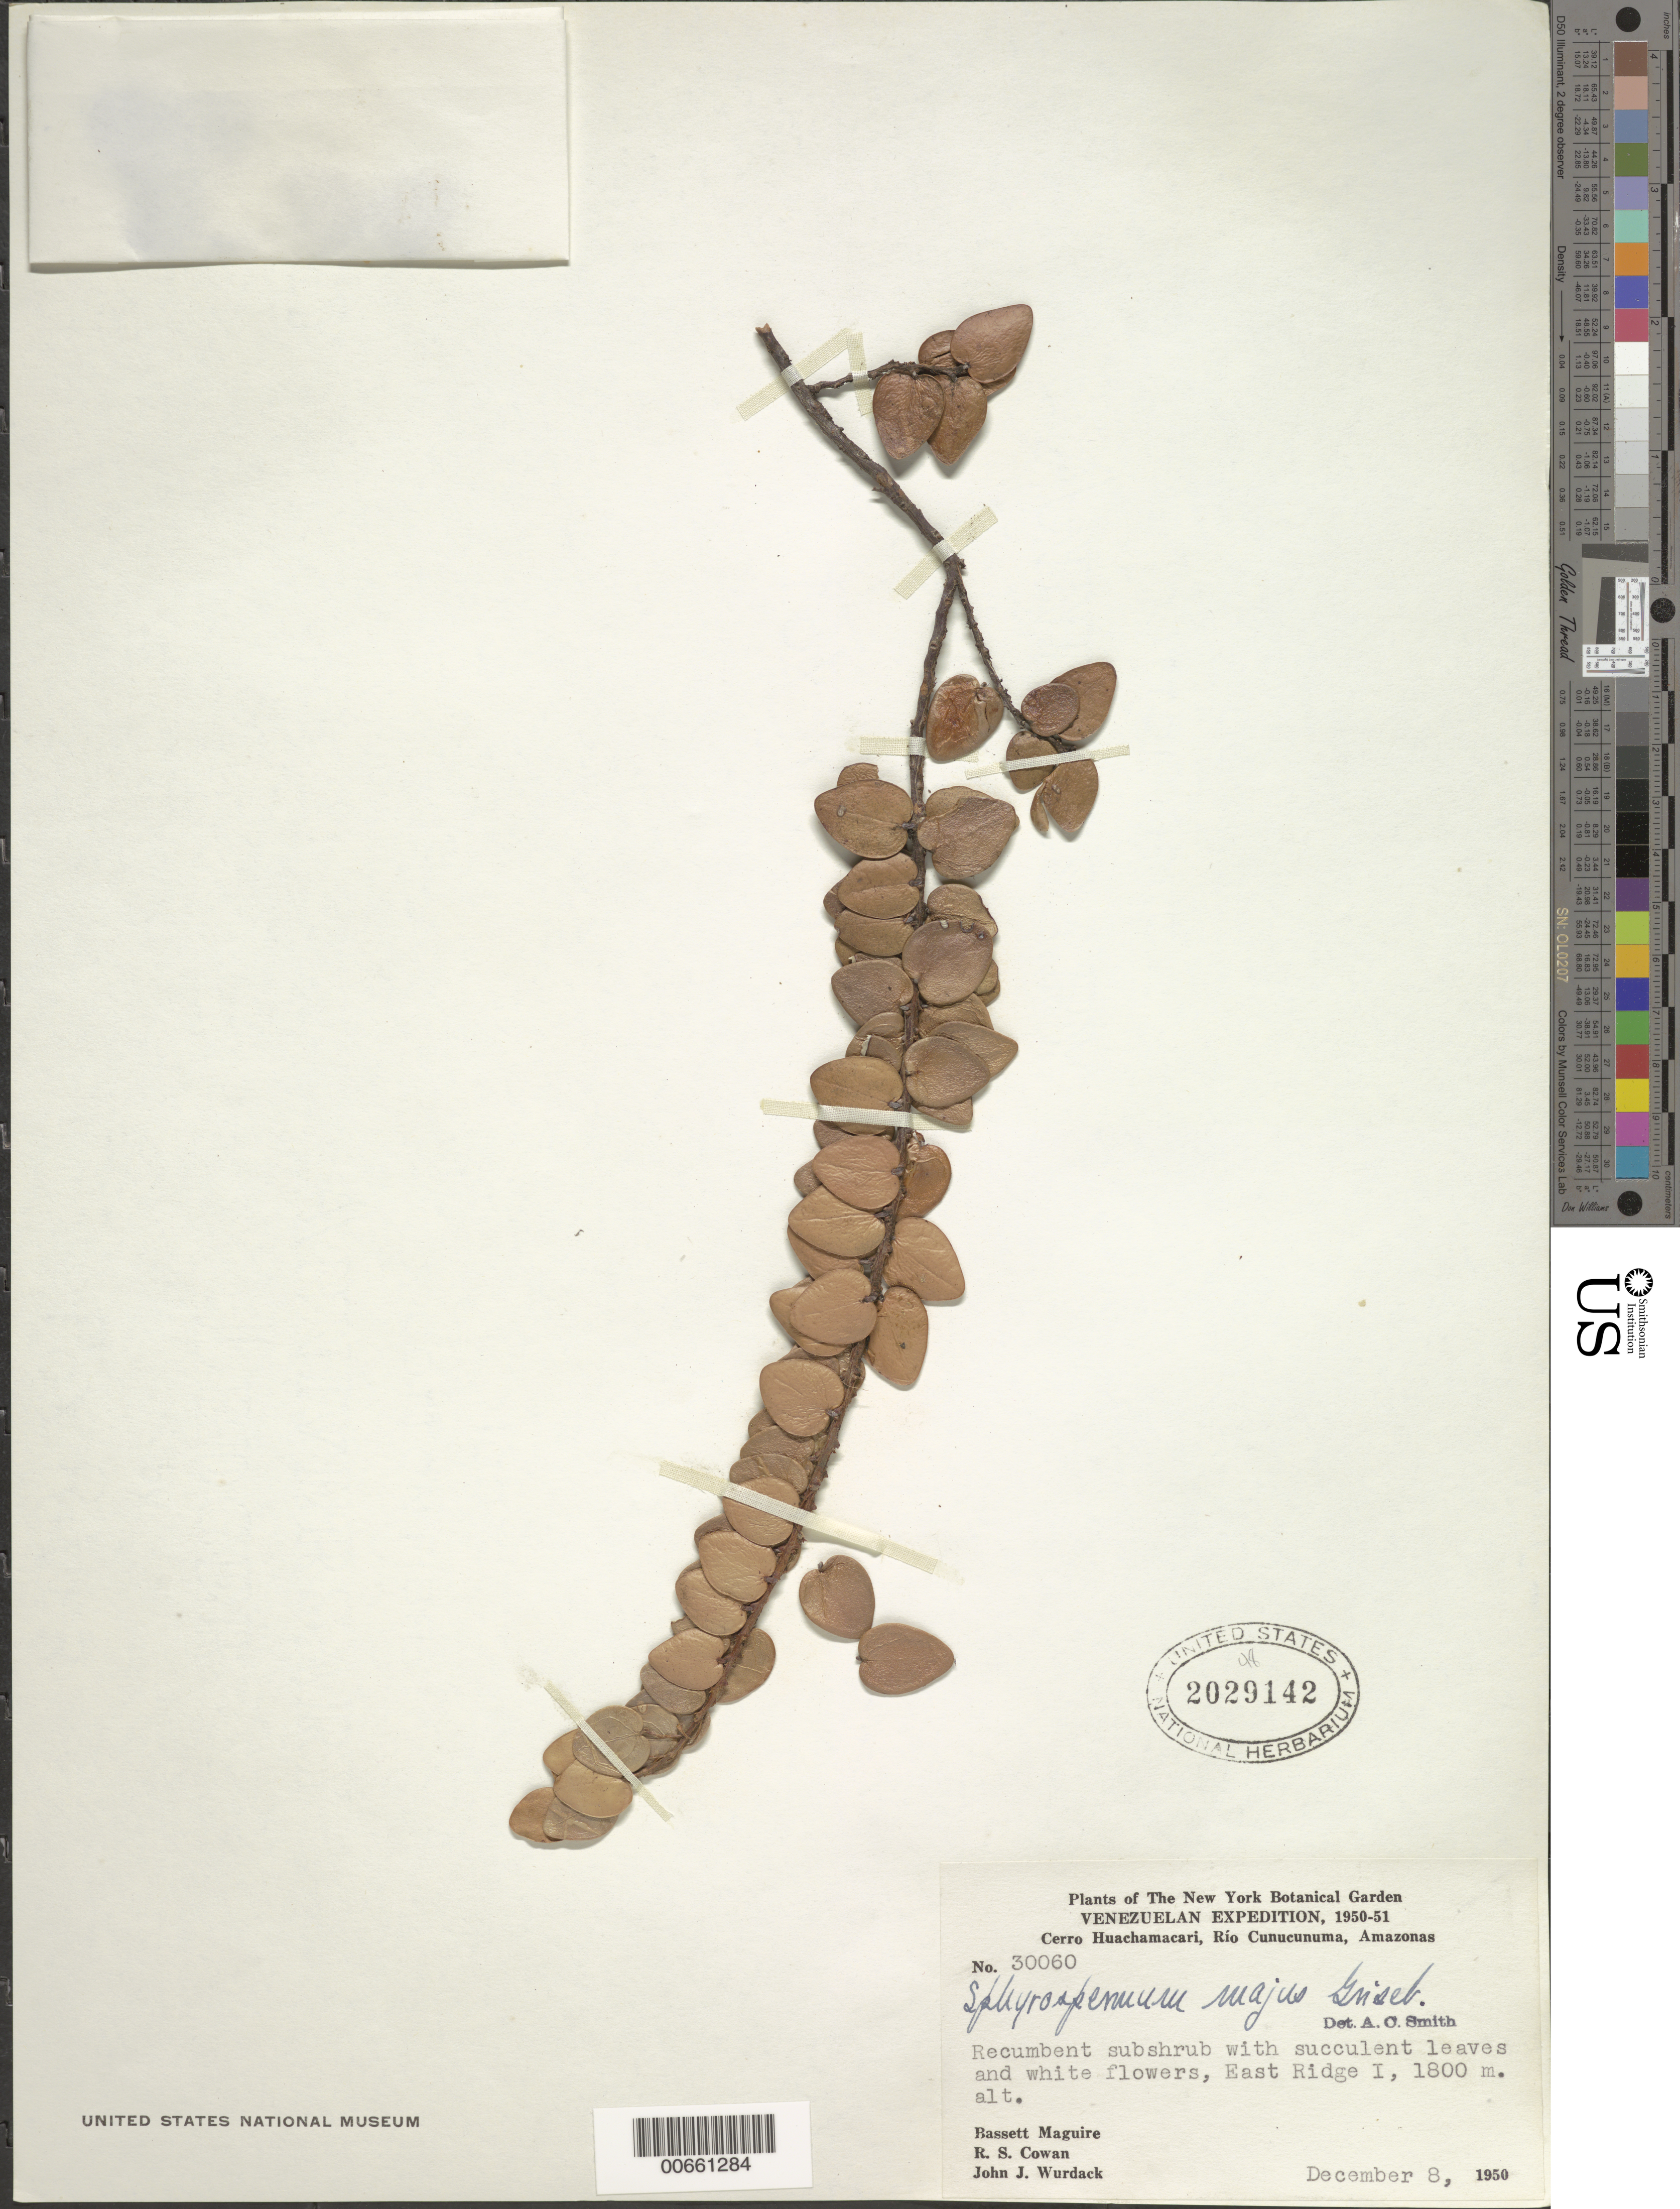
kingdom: Plantae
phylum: Tracheophyta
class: Magnoliopsida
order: Ericales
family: Ericaceae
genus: Sphyrospermum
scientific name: Sphyrospermum majus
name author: Griseb.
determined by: Smith, A. C.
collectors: B. Maguire, R. S. Cowan & J. J. Wurdack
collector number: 30060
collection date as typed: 8-Dec-50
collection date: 1950-12-08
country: Venezuela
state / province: Amazonas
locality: Cerro Huachamacari, Río Cunucunuma, Summit of East Ridge I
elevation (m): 1800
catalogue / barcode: US 2029142